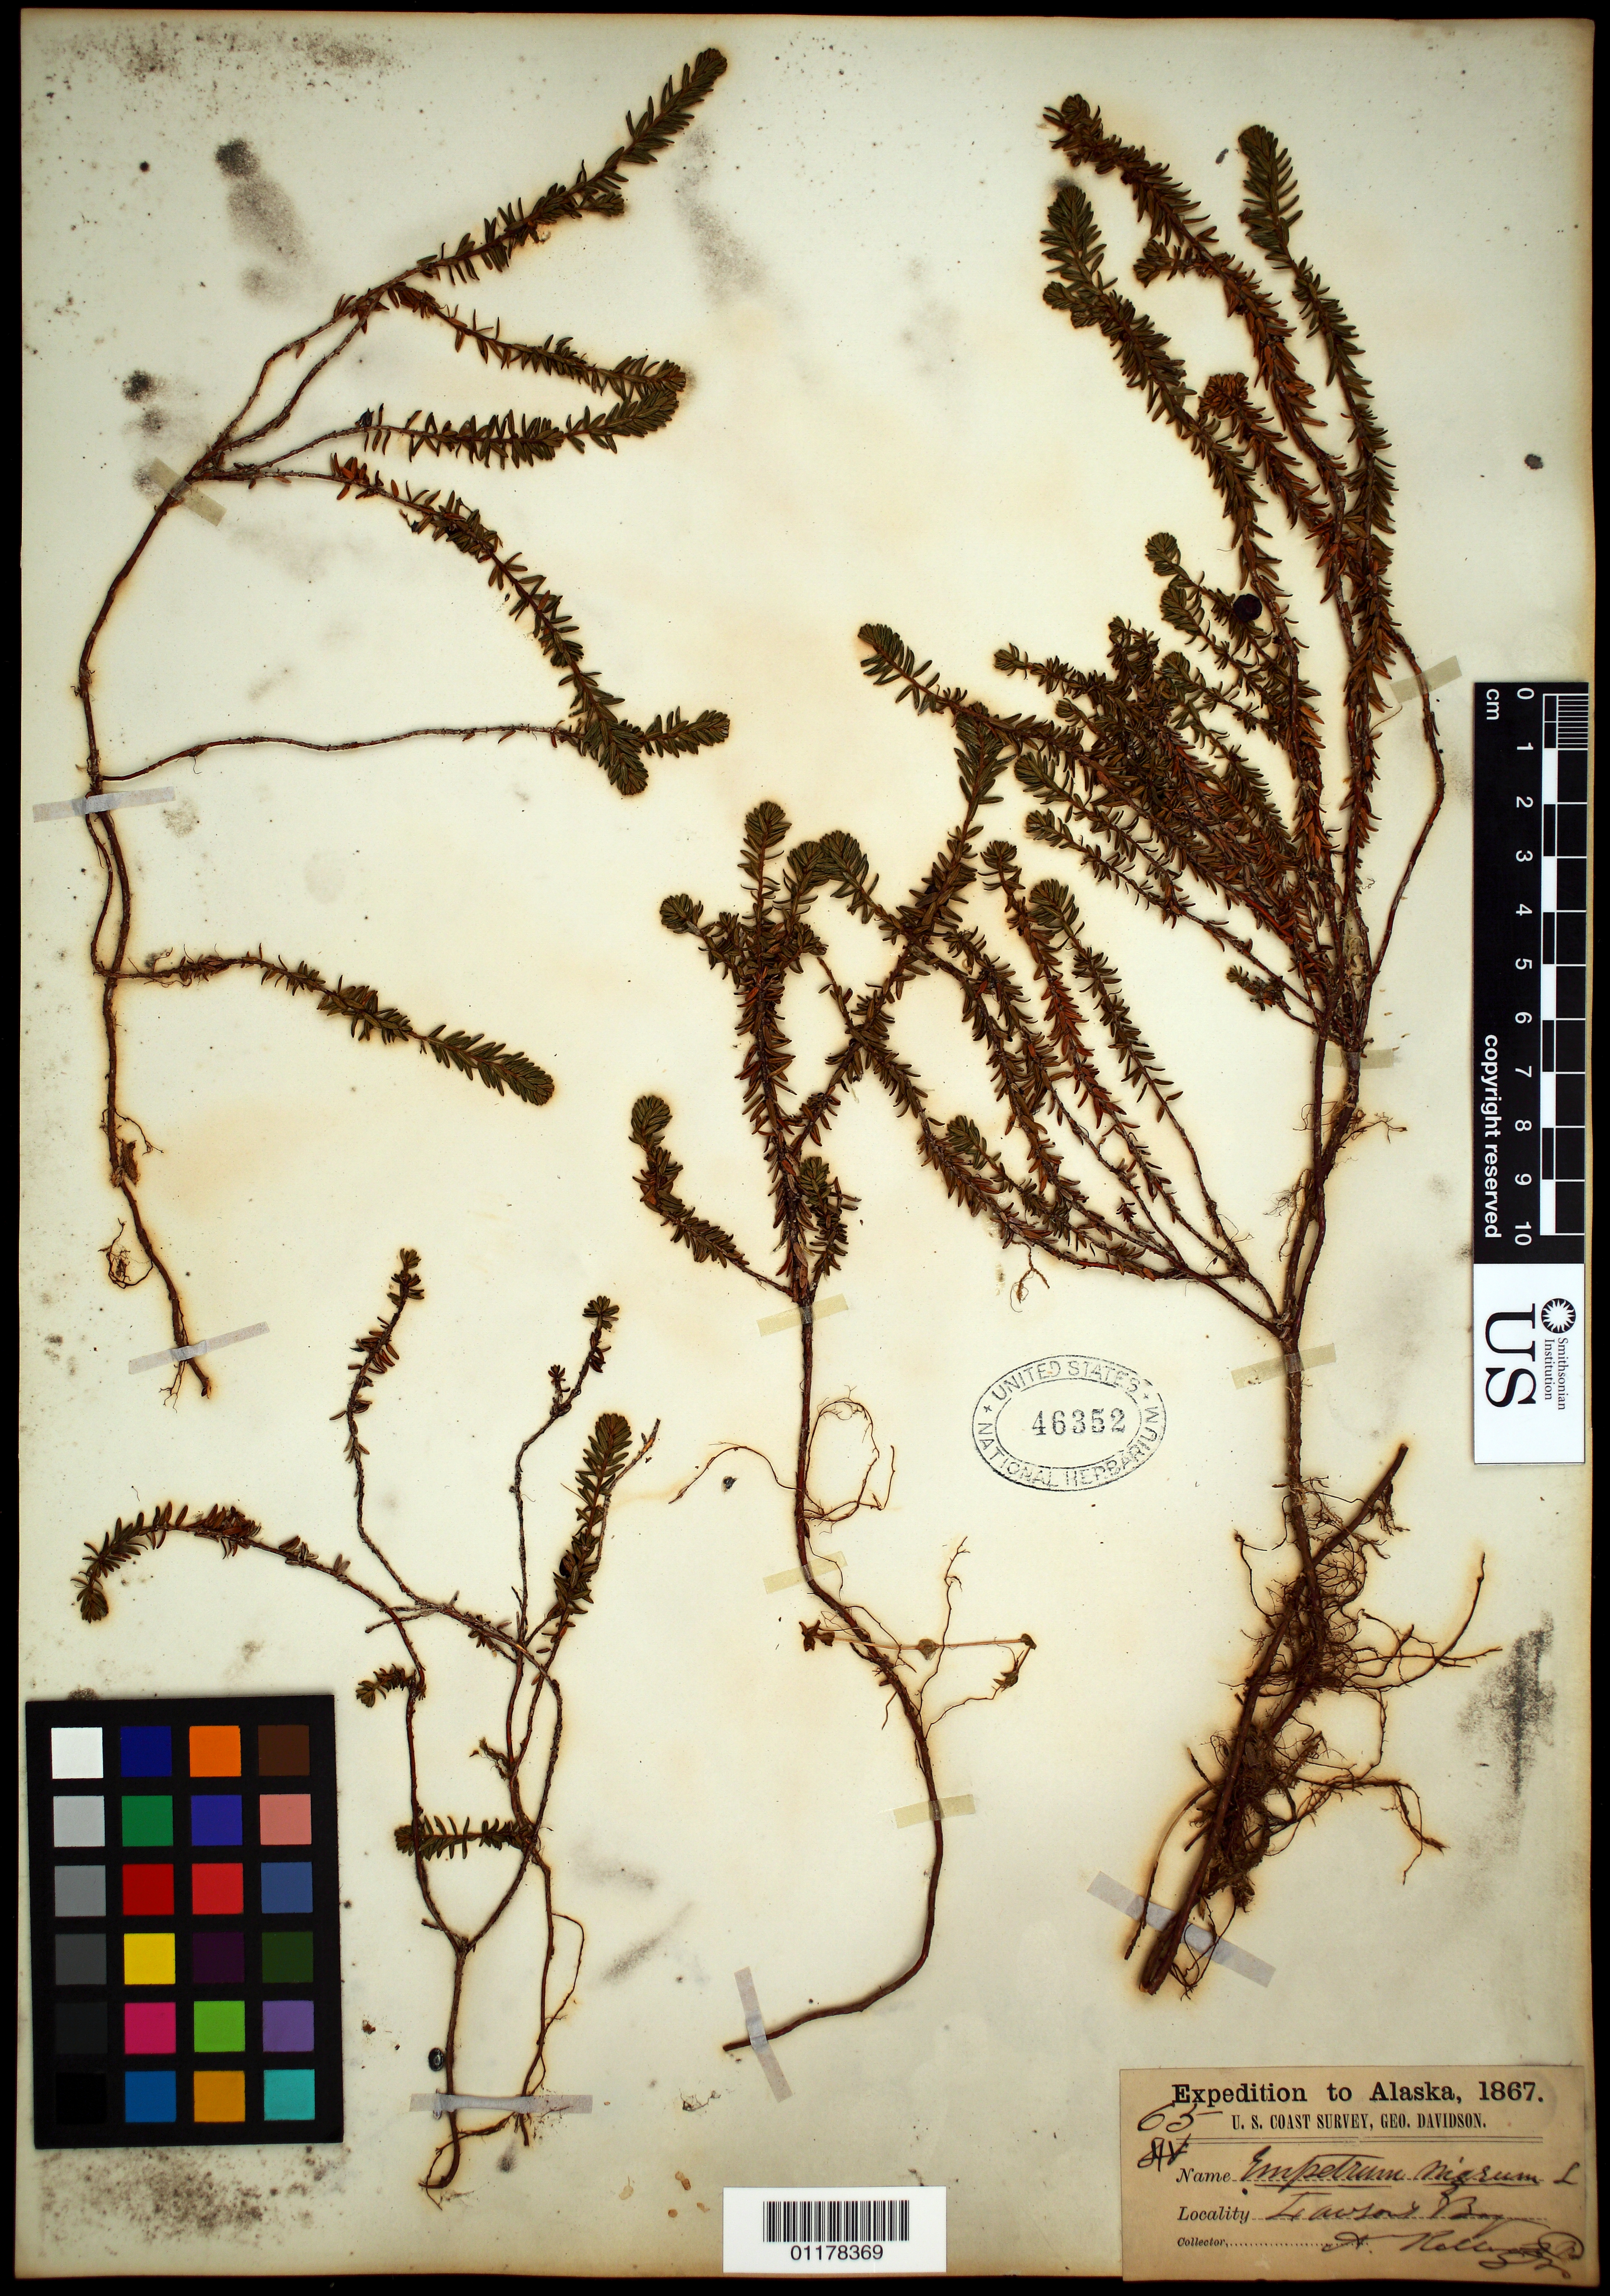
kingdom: Plantae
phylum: Tracheophyta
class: Magnoliopsida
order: Ericales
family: Ericaceae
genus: Empetrum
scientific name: Empetrum nigrum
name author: L.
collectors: A. Kellogg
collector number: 65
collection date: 1867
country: United States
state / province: Alaska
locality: Larsen Bay.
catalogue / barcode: US 46352